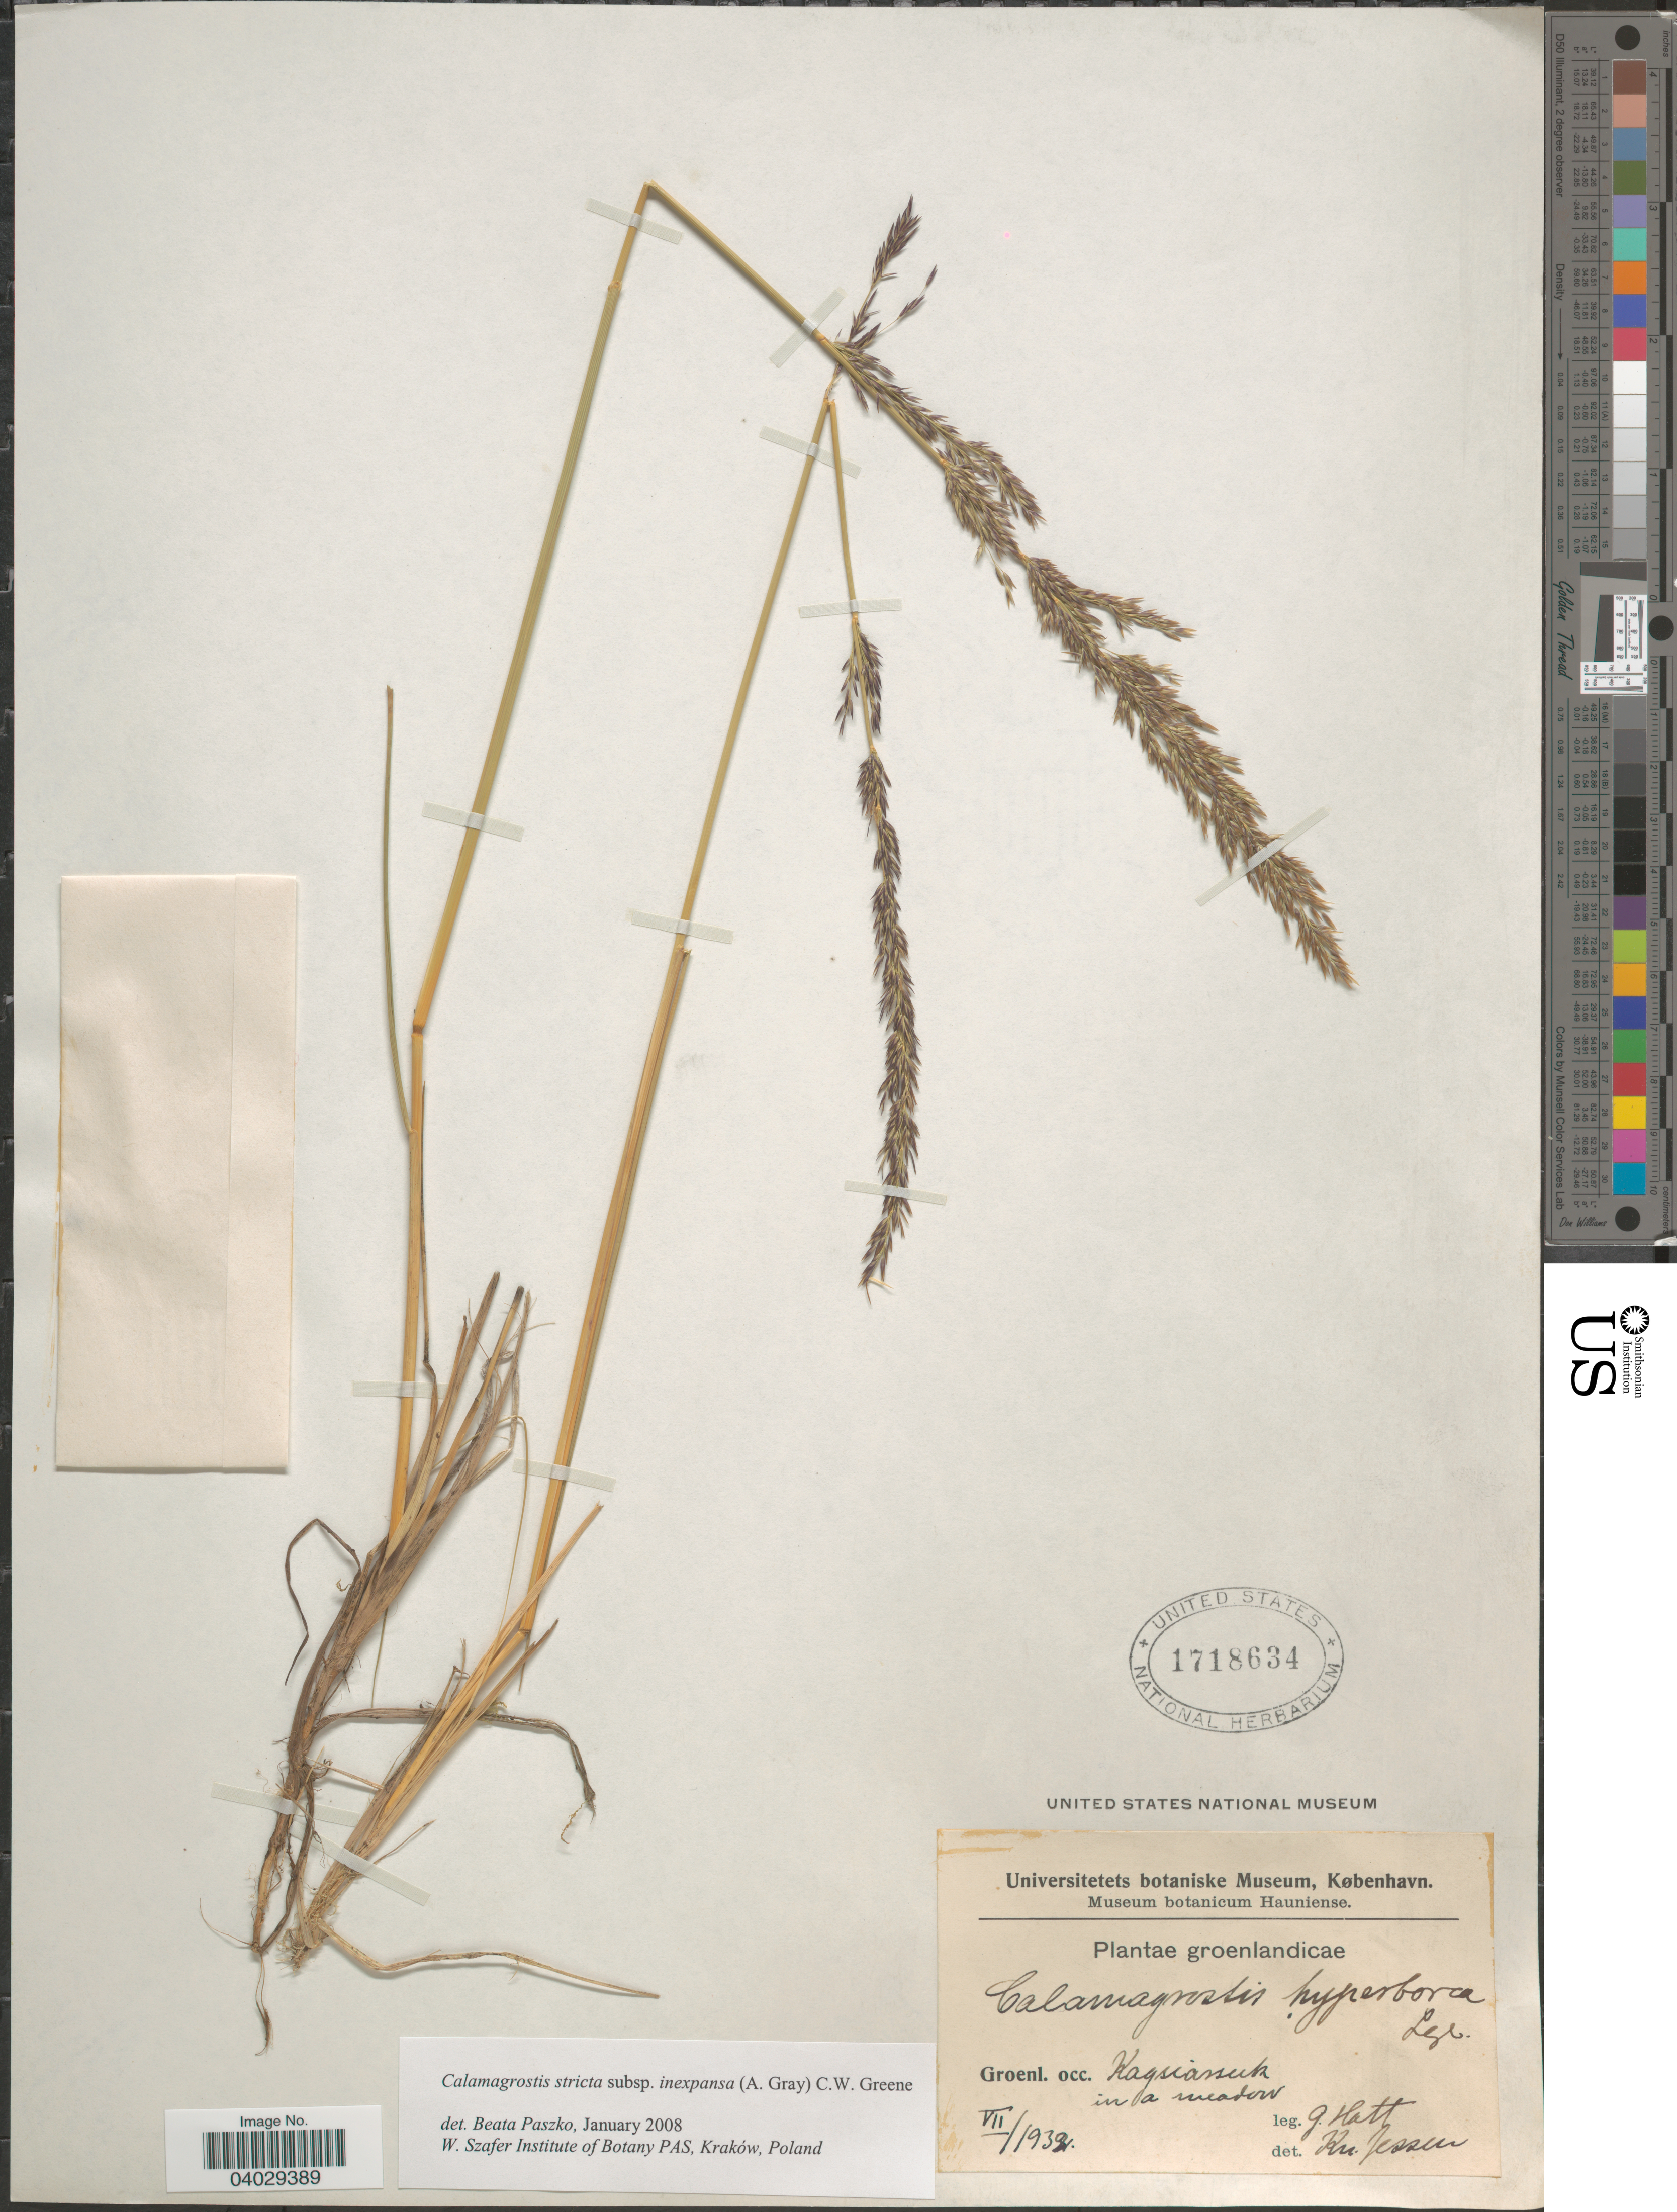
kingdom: Plantae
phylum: Tracheophyta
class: Liliopsida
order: Poales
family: Poaceae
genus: Calamagrostis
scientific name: Calamagrostis neglecta subsp. inexpansa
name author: (A. Gray) Tzvelev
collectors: G. Hatt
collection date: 1933-07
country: Greenland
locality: Groenlandicae. Groenl. occ. Kagsiarsuk in a meadow.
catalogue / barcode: US 1718634